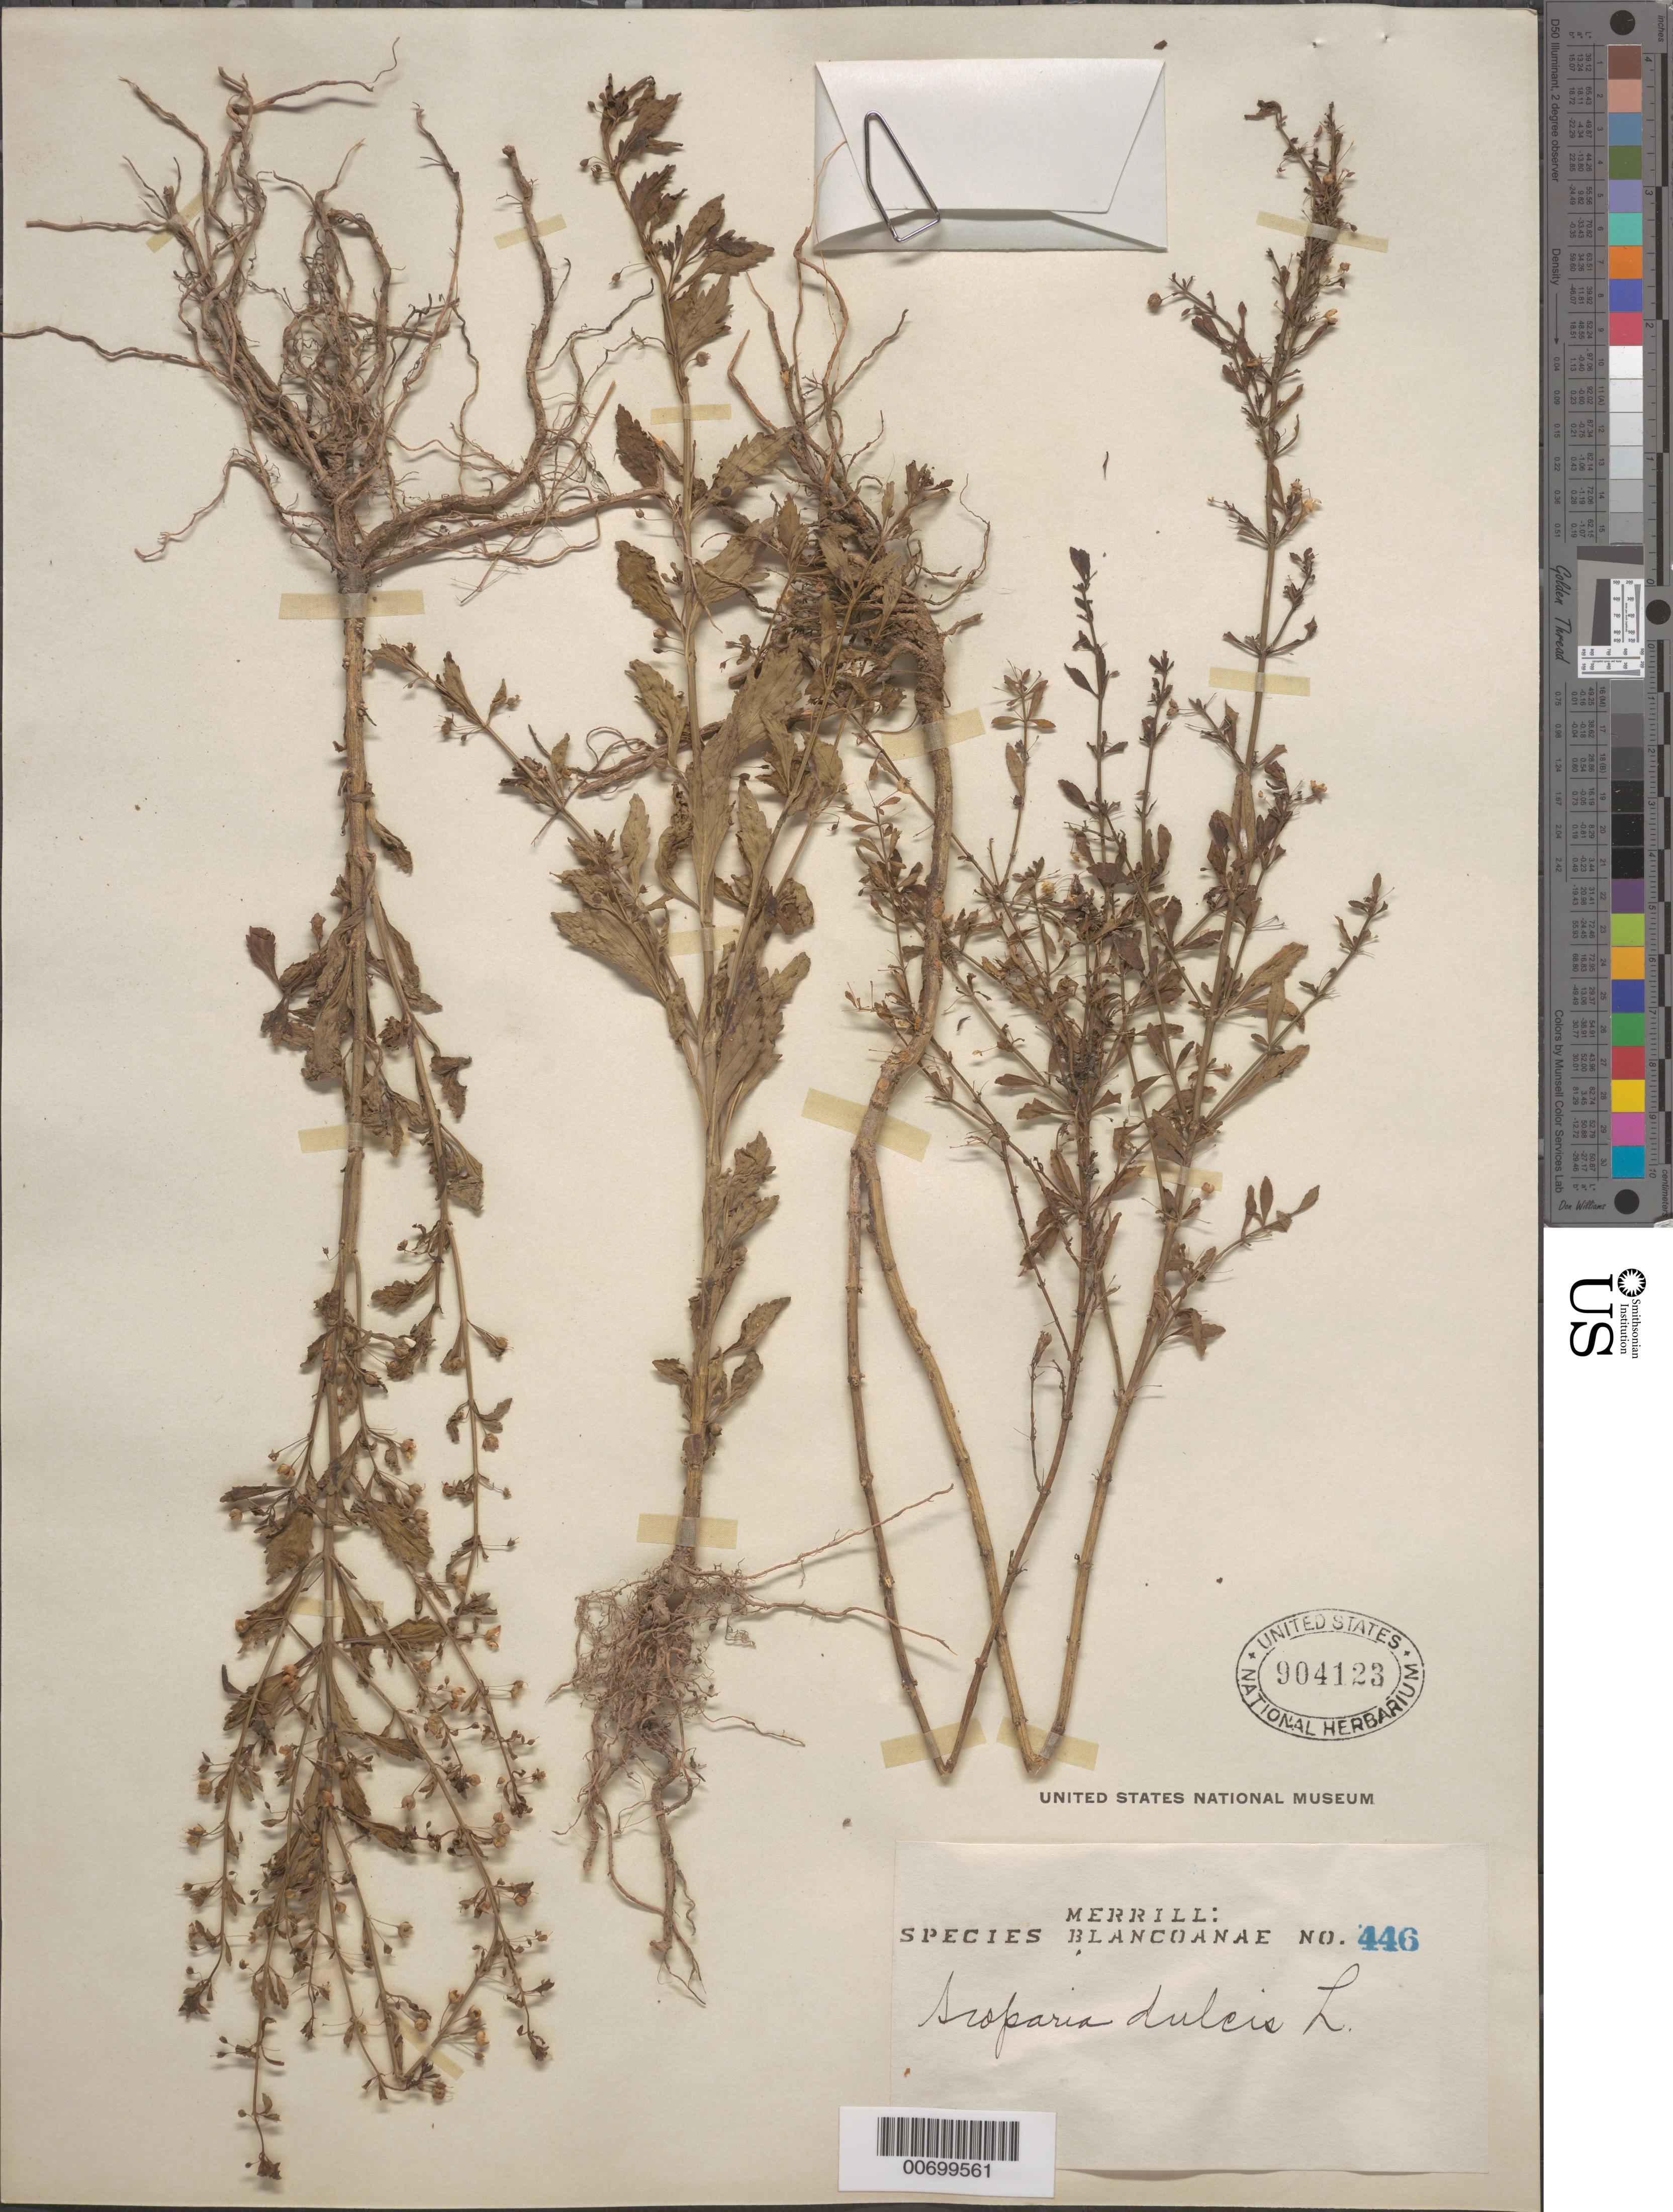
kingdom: Plantae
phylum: Tracheophyta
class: Magnoliopsida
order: Lamiales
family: Plantaginaceae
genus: Scoparia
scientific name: Scoparia dulcis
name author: L.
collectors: E. D. Merrill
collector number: Sp. Blancoan. 0446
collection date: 1913-10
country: Philippines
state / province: National Capital Region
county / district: Manila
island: Luzon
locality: Manila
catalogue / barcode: US 904123